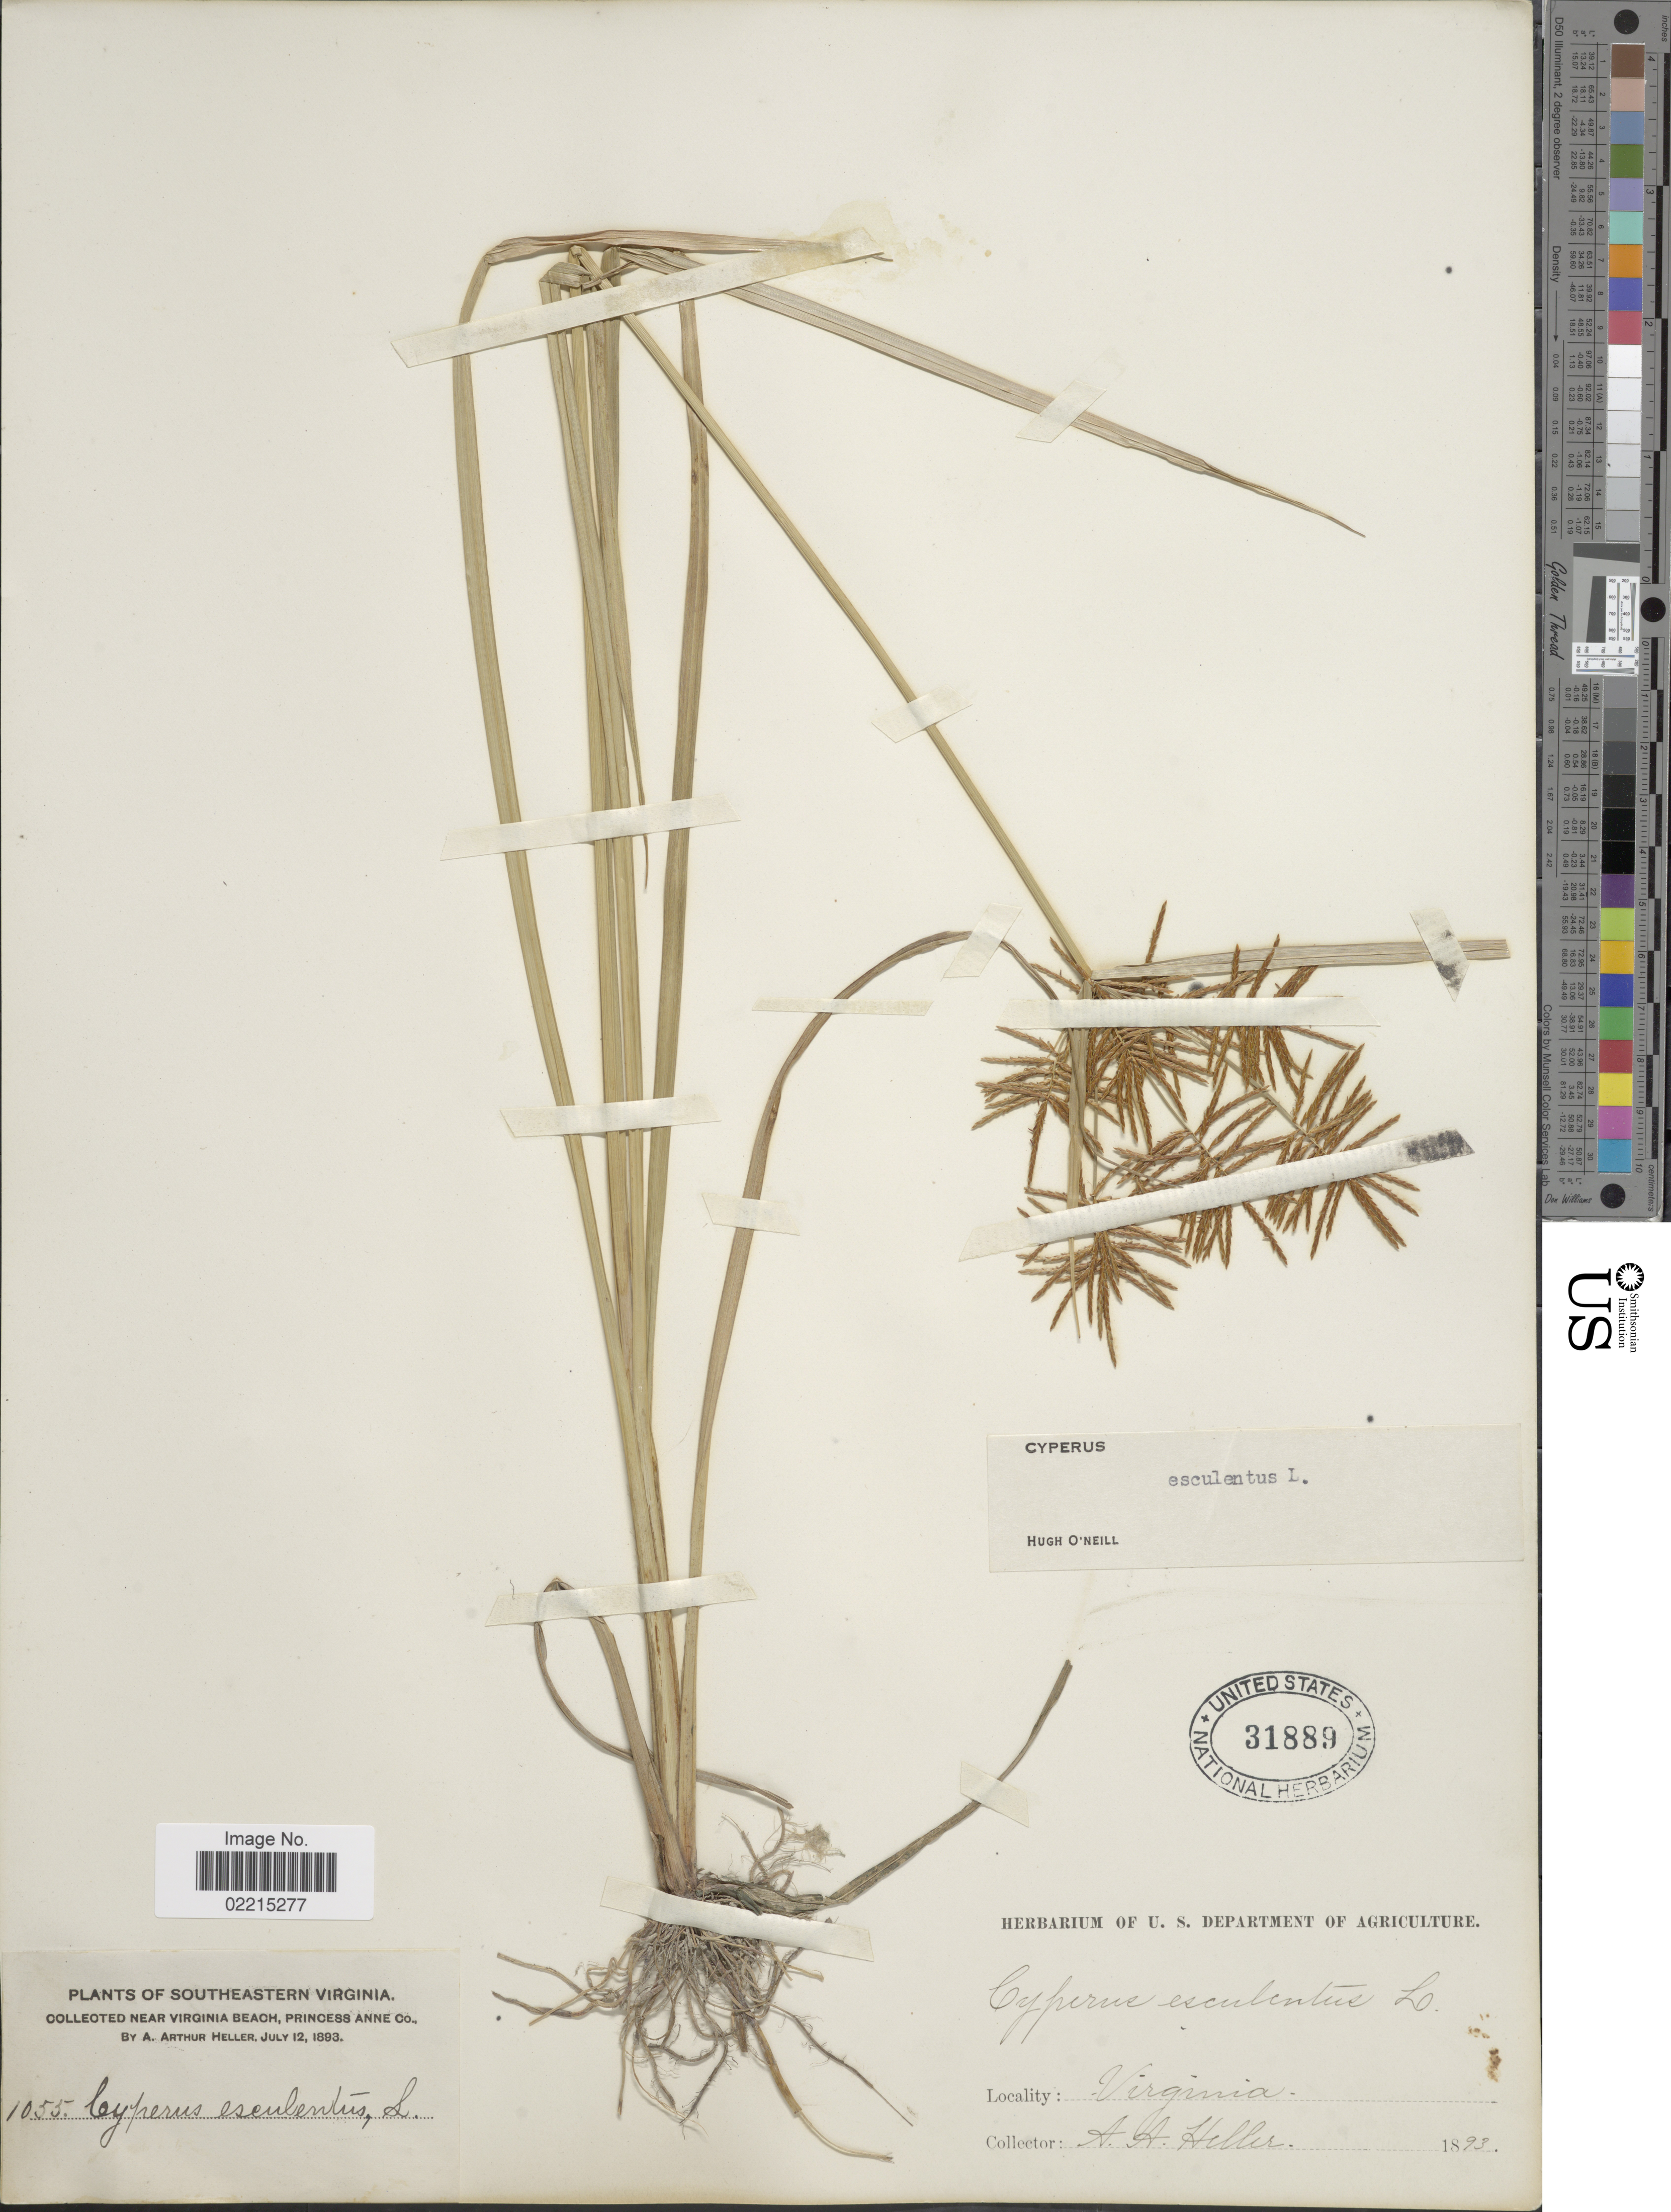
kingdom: Plantae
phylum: Tracheophyta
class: Liliopsida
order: Poales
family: Cyperaceae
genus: Cyperus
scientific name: Cyperus esculentus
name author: L.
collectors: A. A. Heller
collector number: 1055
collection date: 1893-07-12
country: United States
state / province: Virginia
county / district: City of Virginia Beach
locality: Southeastern Virginia, Near Virginia Beach, Princess Anne (=historic county name) County.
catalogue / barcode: US 31889